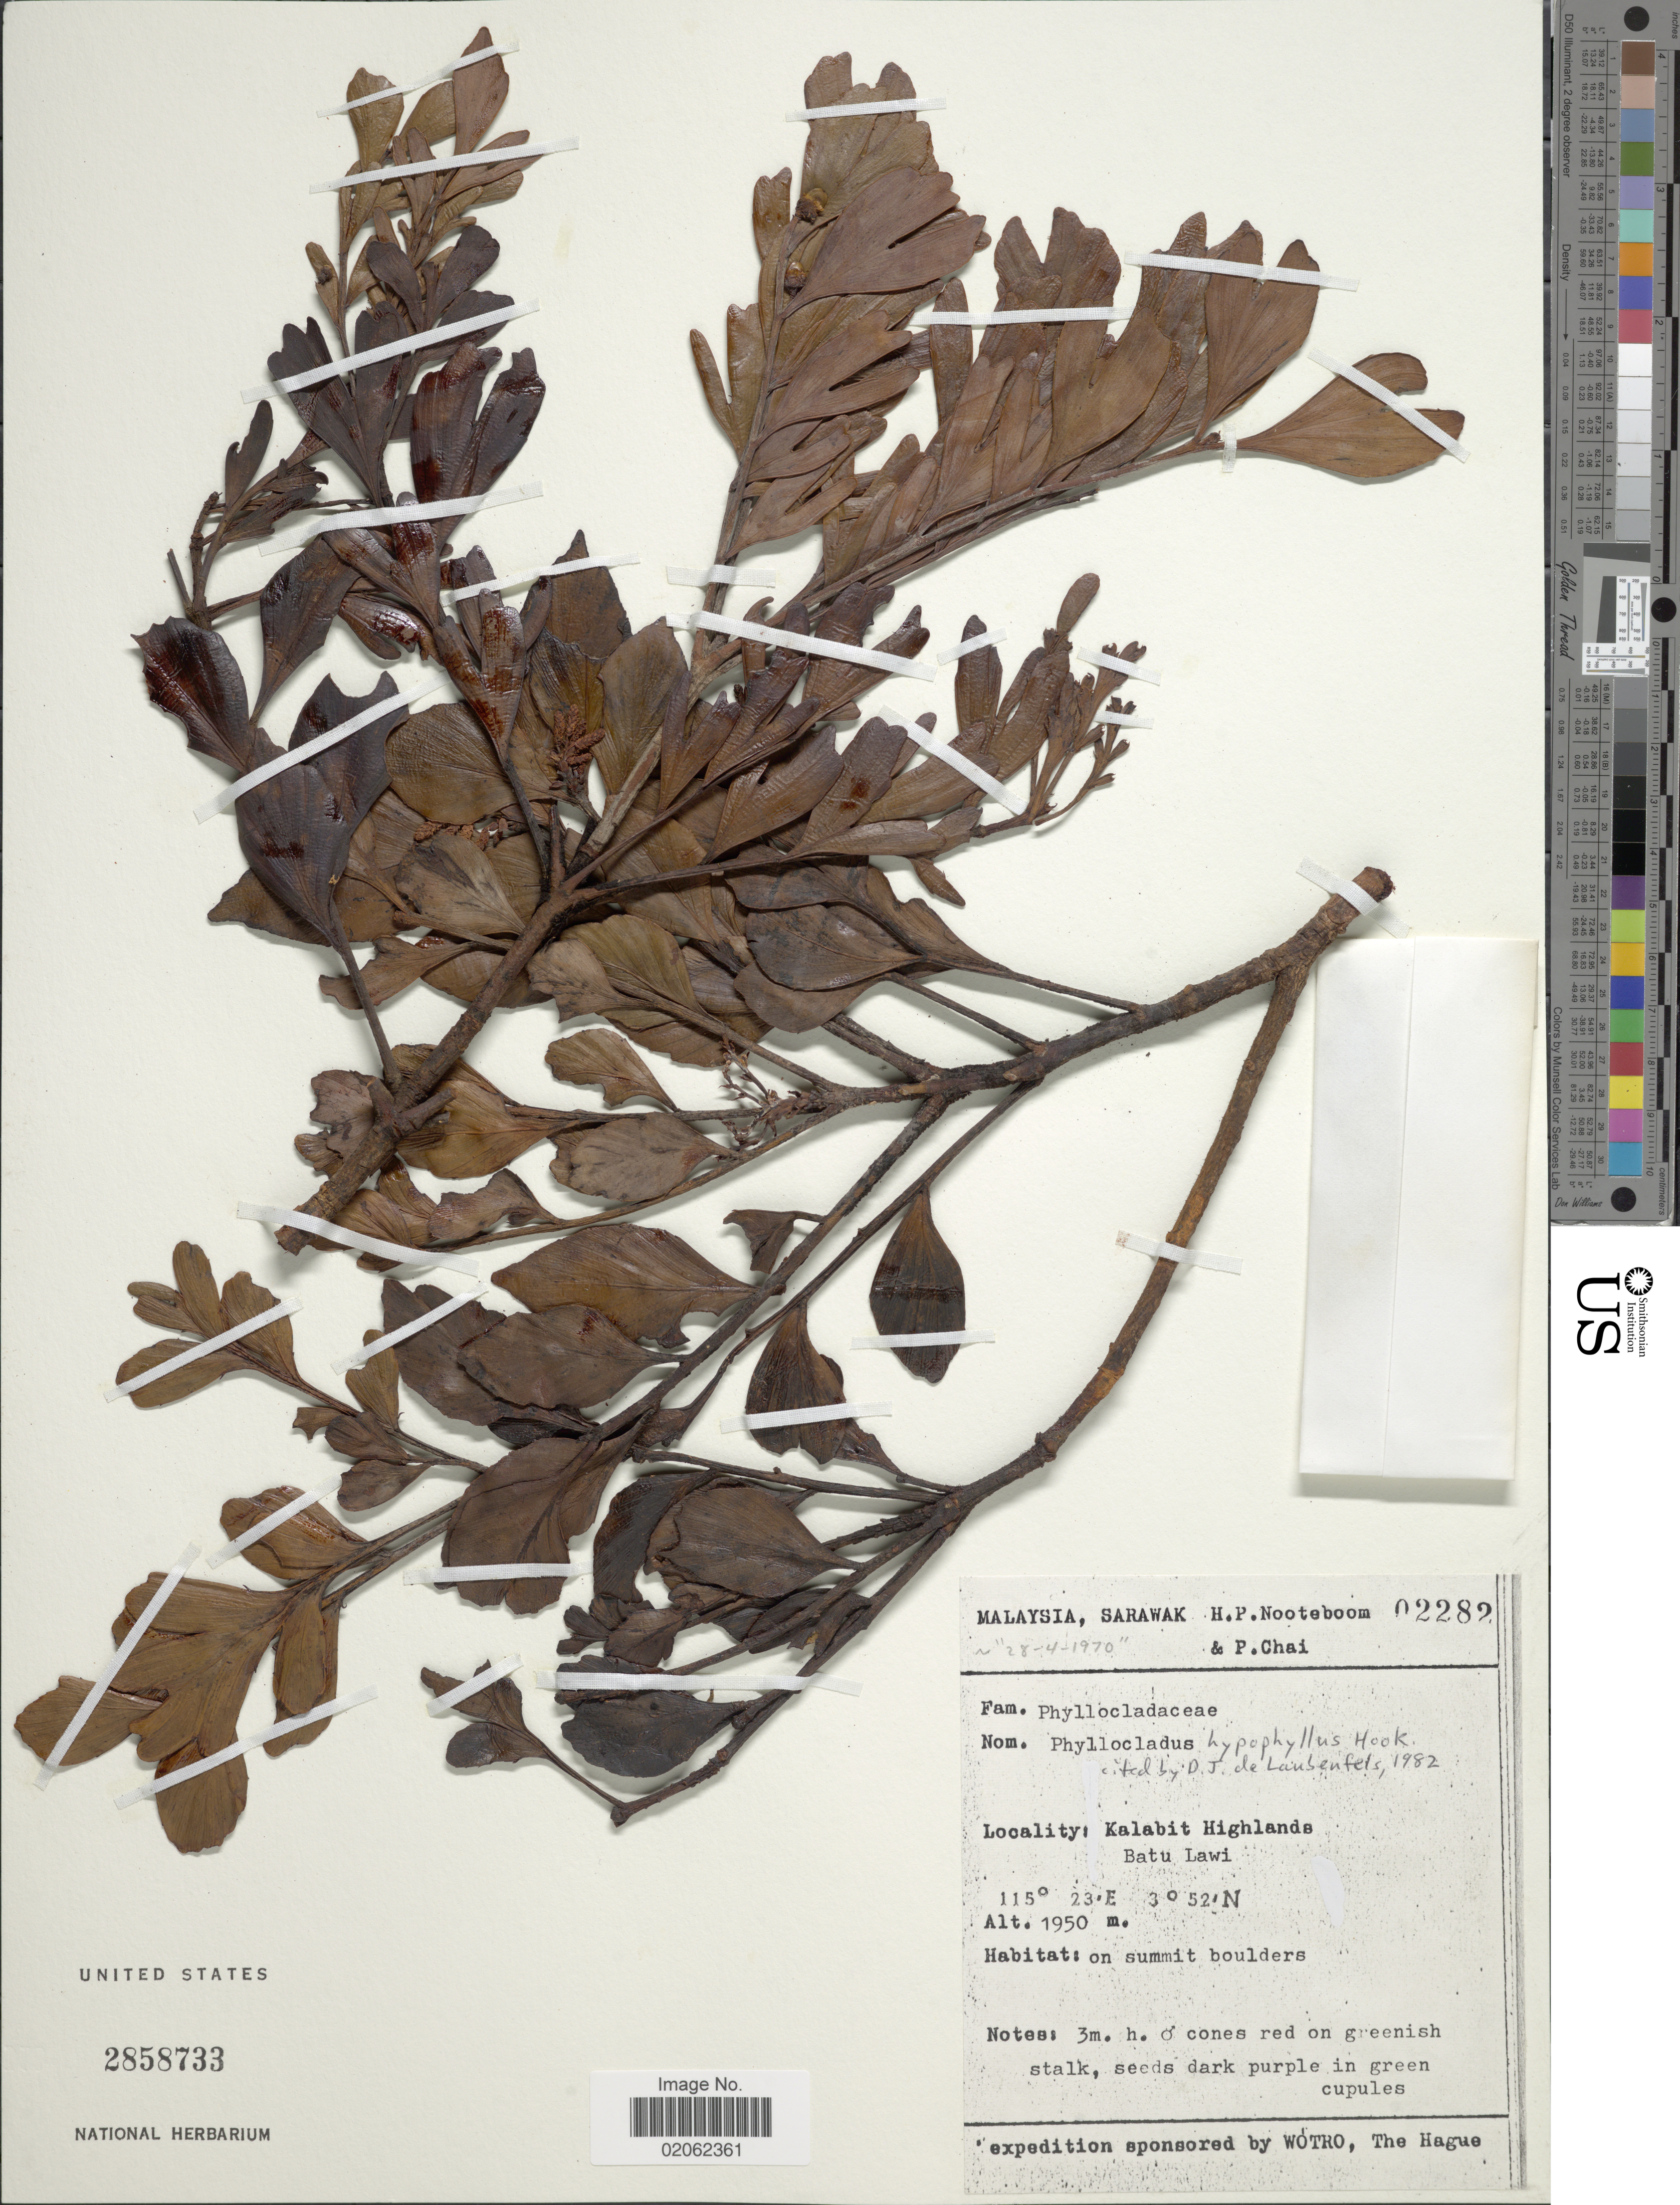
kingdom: Plantae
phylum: Tracheophyta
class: Pinopsida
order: Pinales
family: Phyllocladaceae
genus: Phyllocladus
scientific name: Phyllocladus hypophyllus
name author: Hook. f.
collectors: H. P. Nooteboom & P. Chai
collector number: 02282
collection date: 1970-04-28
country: Malaysia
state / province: Sarawak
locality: Kalabit Highlands, Batu Lawi, on summit boulders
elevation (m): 1950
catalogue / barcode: US 2858733